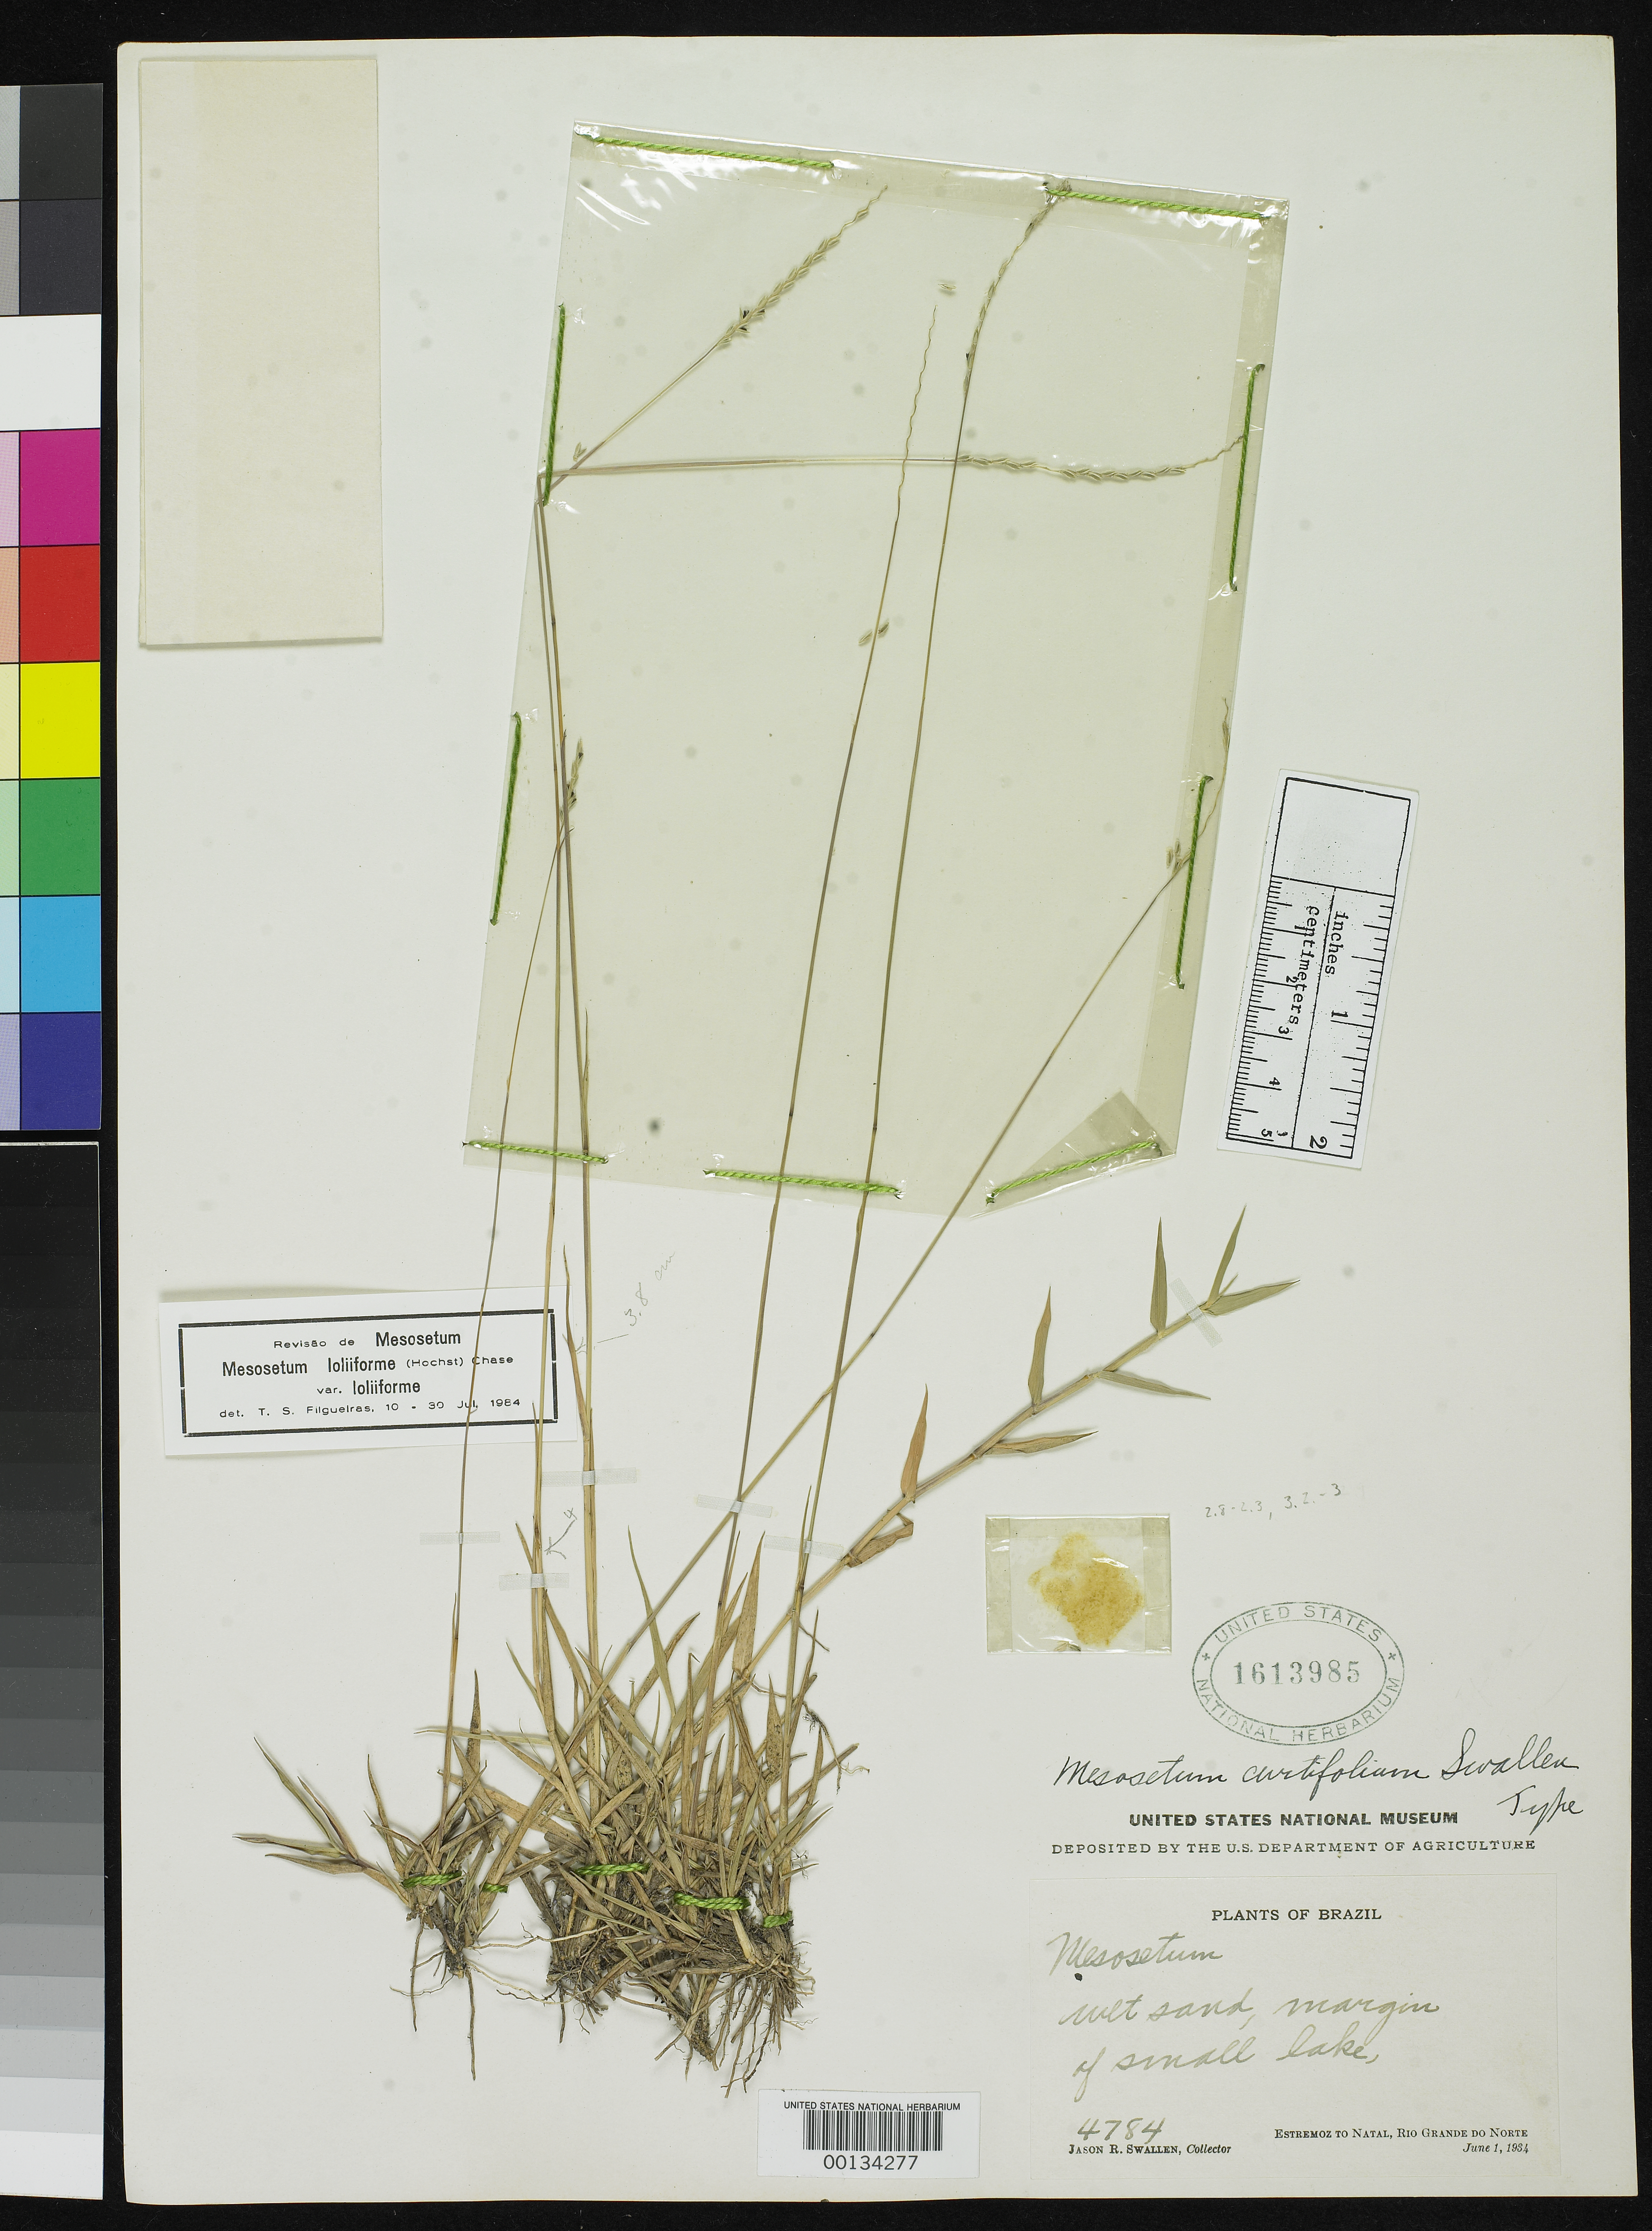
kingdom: Plantae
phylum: Tracheophyta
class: Liliopsida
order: Poales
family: Poaceae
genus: Mesosetum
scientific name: Mesosetum curtifolium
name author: Swallen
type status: Holotype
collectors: J. R. Swallen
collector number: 4784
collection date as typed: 01 Jun 1934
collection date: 1934-06-01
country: Brazil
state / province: Rio Grande do Norte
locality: Between Estremoz & Natal.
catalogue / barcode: US 1613985